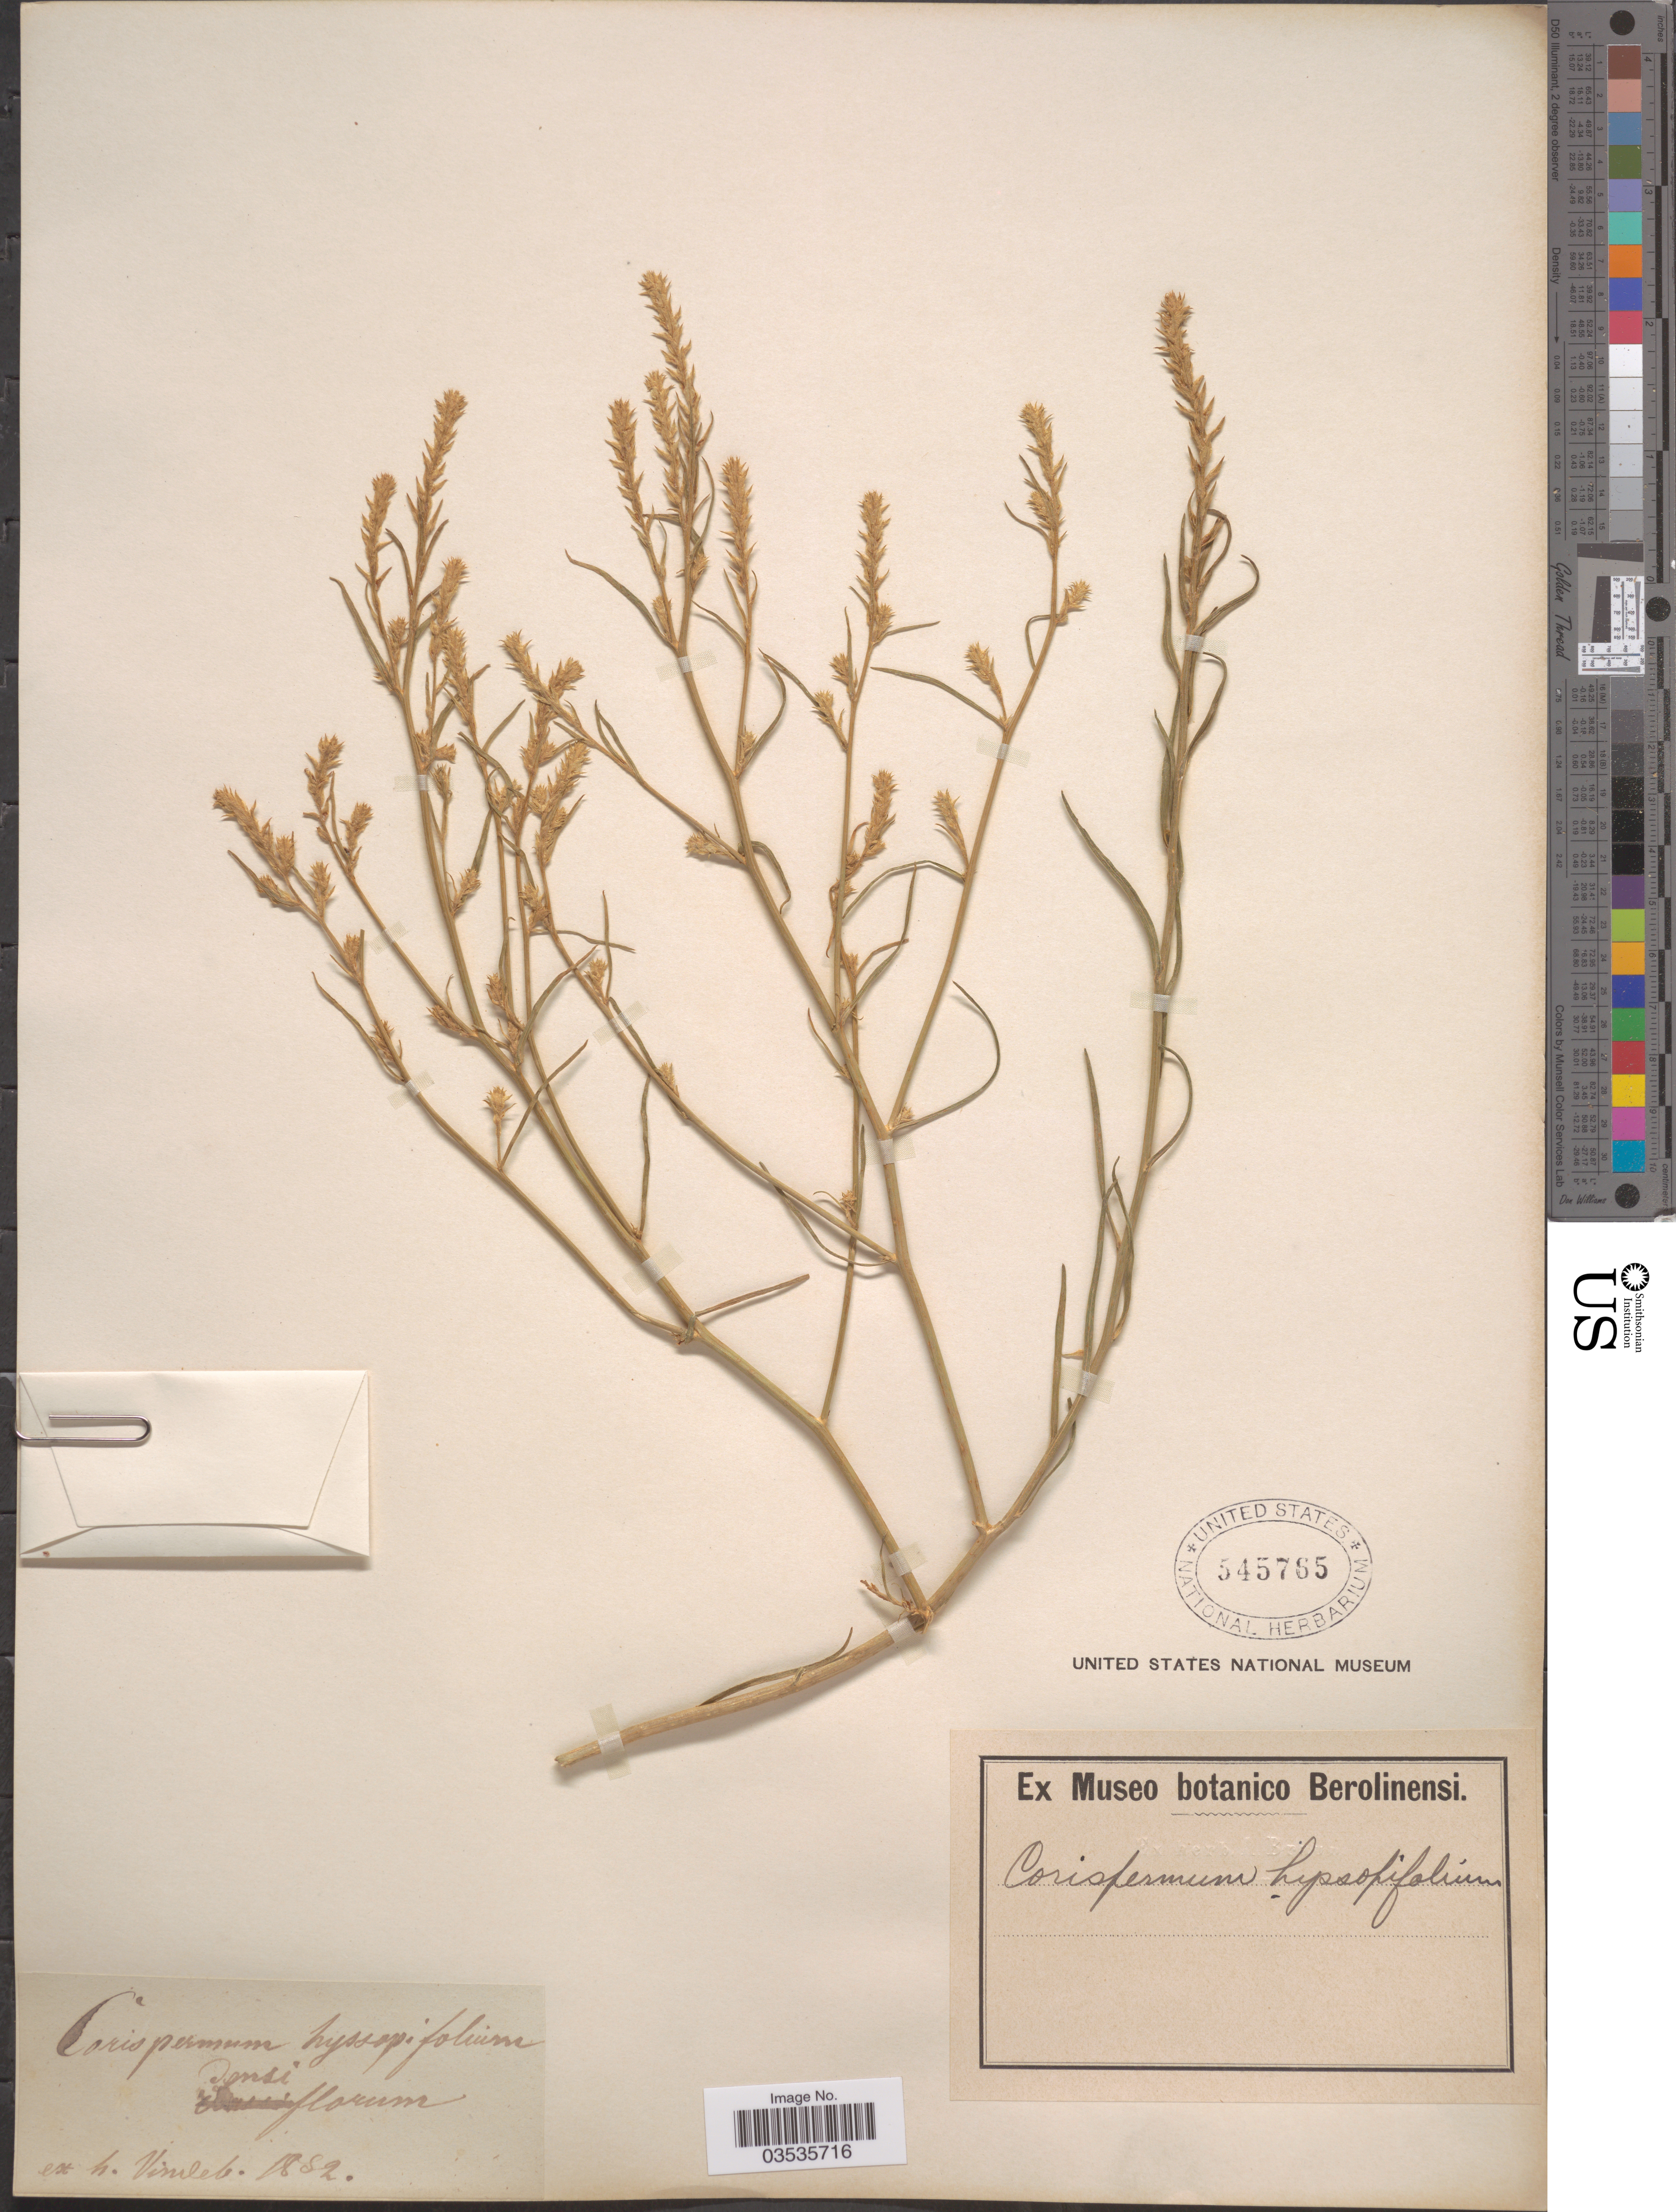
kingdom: Plantae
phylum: Tracheophyta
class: Magnoliopsida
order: Caryophyllales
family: Amaranthaceae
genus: Corispermum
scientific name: Corispermum hyssopifolium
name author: L.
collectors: Ex h. Vimleb.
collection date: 1852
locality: Ex h. Vimleb. [unsure placement] [interpreted]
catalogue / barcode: US 545765